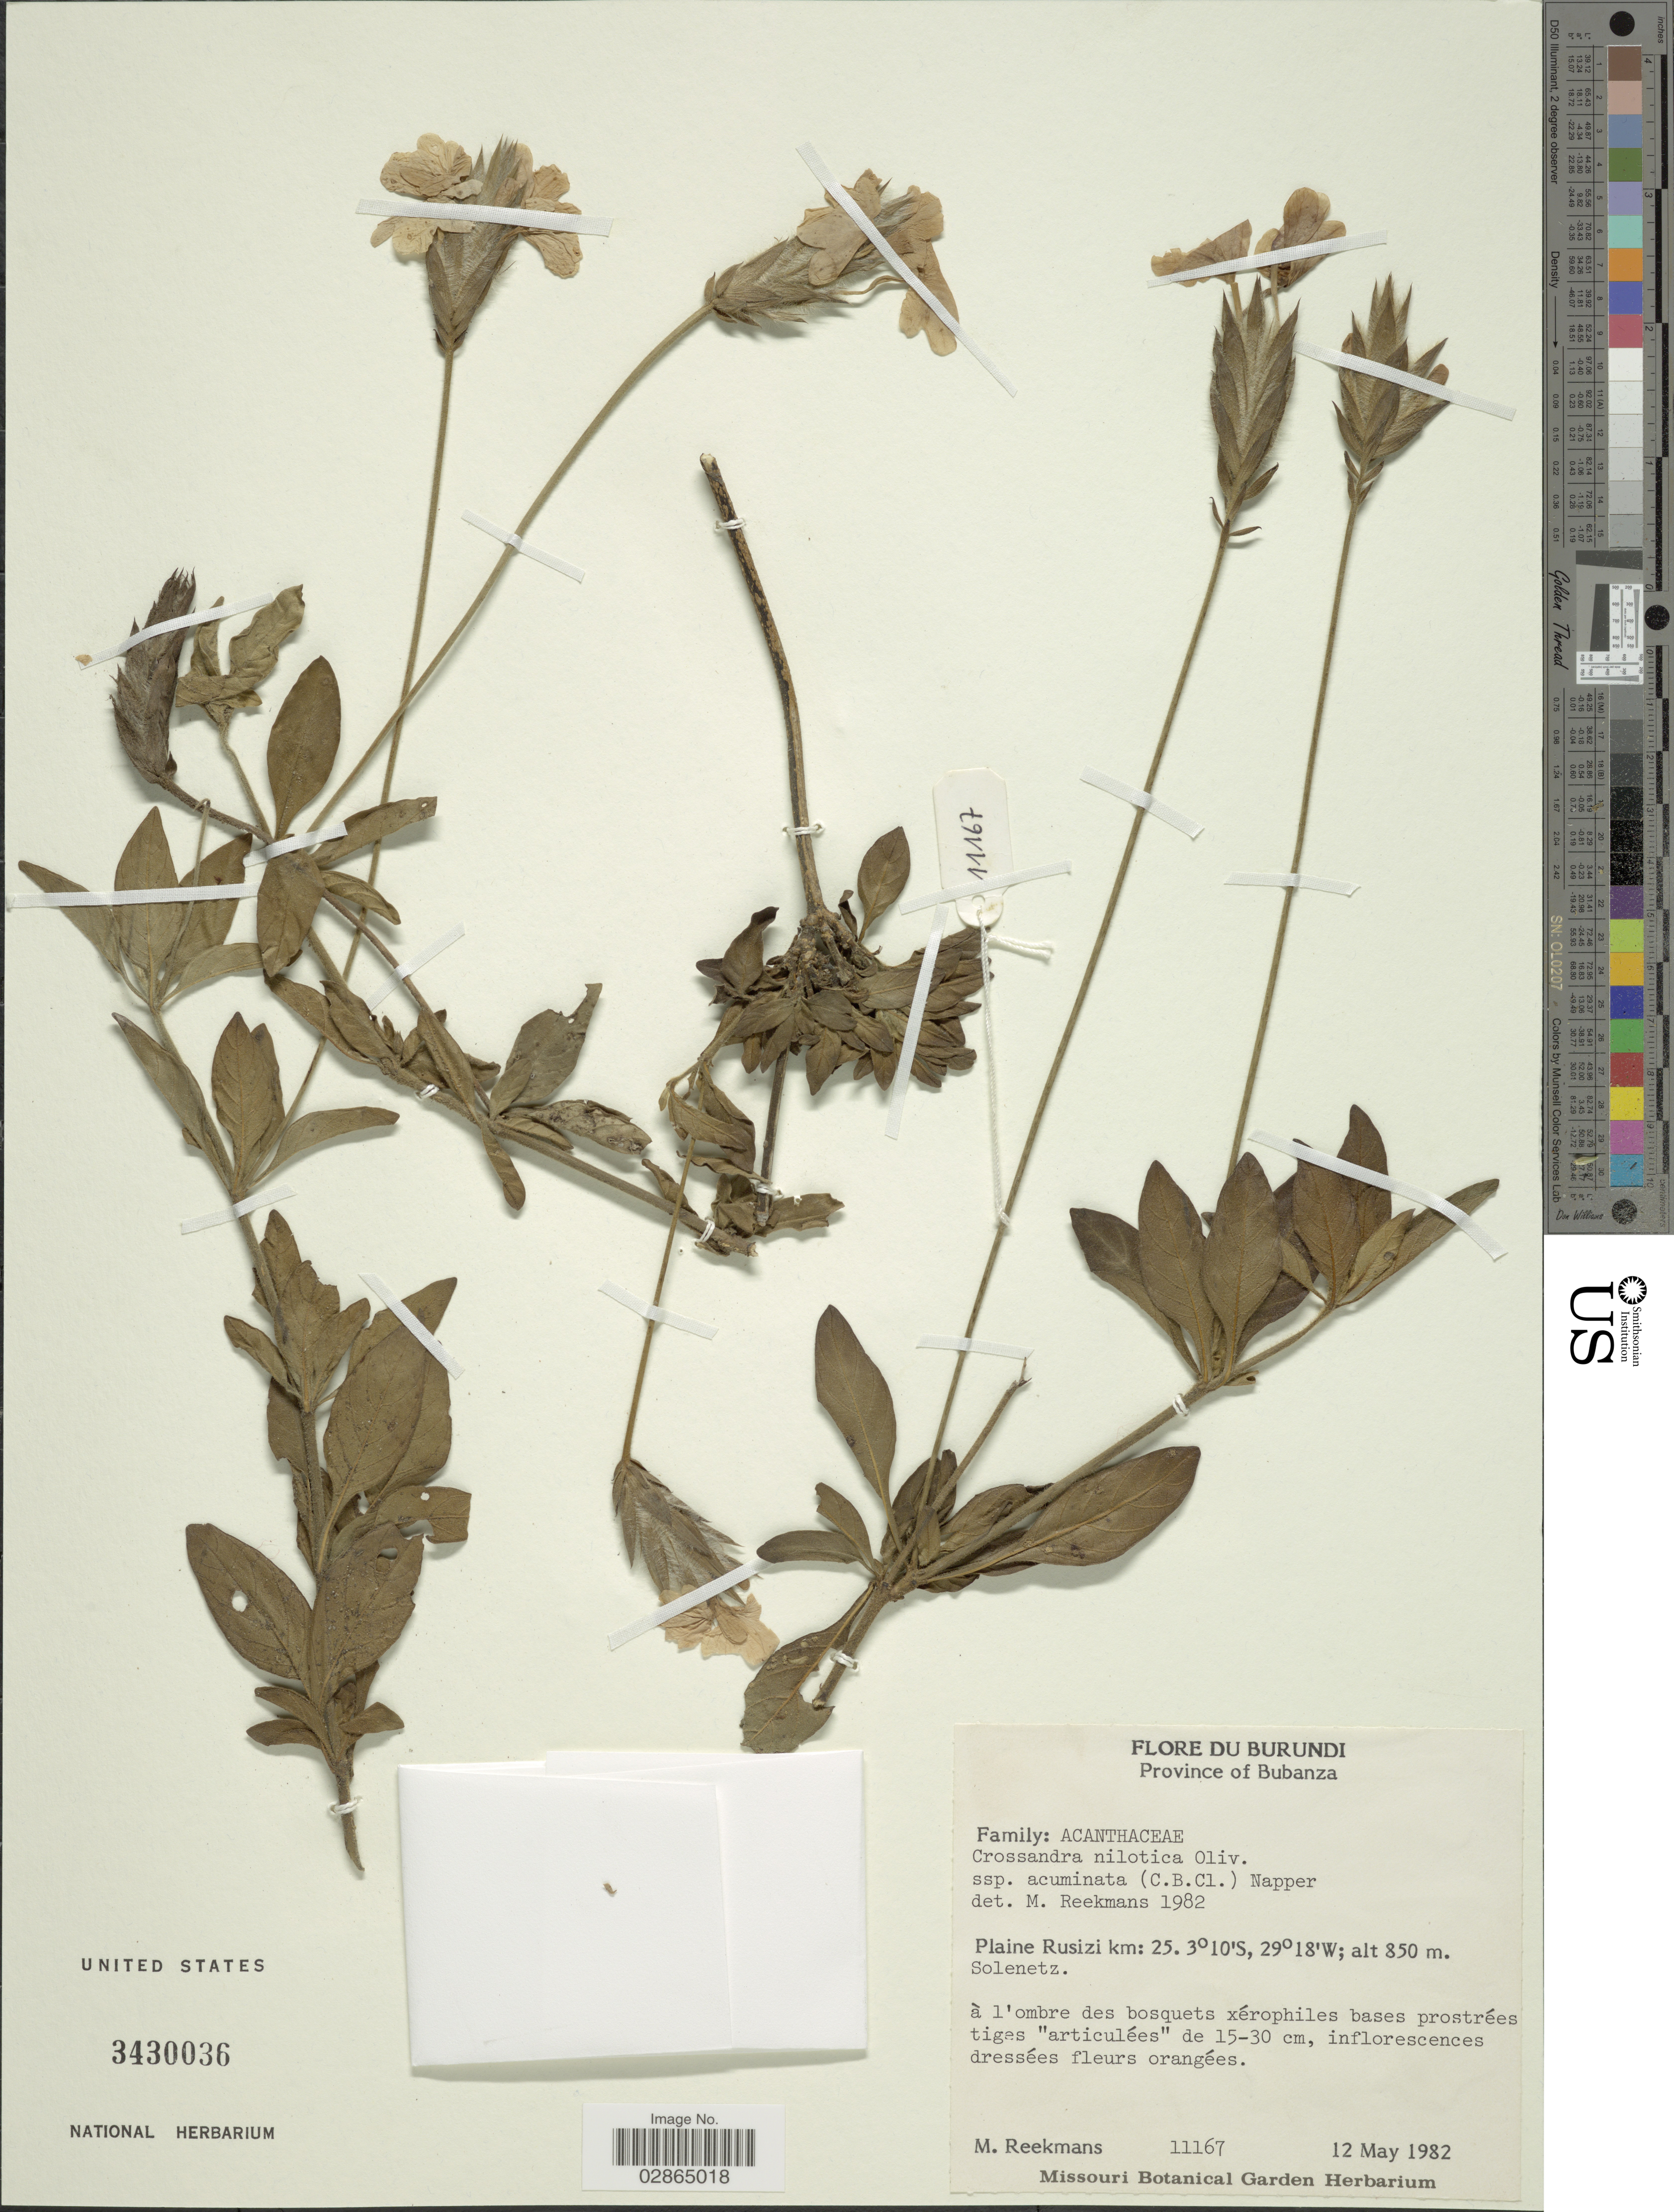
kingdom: Plantae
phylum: Tracheophyta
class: Magnoliopsida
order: Lamiales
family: Acanthaceae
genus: Crossandra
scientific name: Crossandra nilotica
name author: Oliv.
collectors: M. Reekmans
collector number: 11167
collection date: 1982-05-12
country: Burundi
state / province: Bubanza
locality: Plaine Rusizi km.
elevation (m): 850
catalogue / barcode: US 3430036